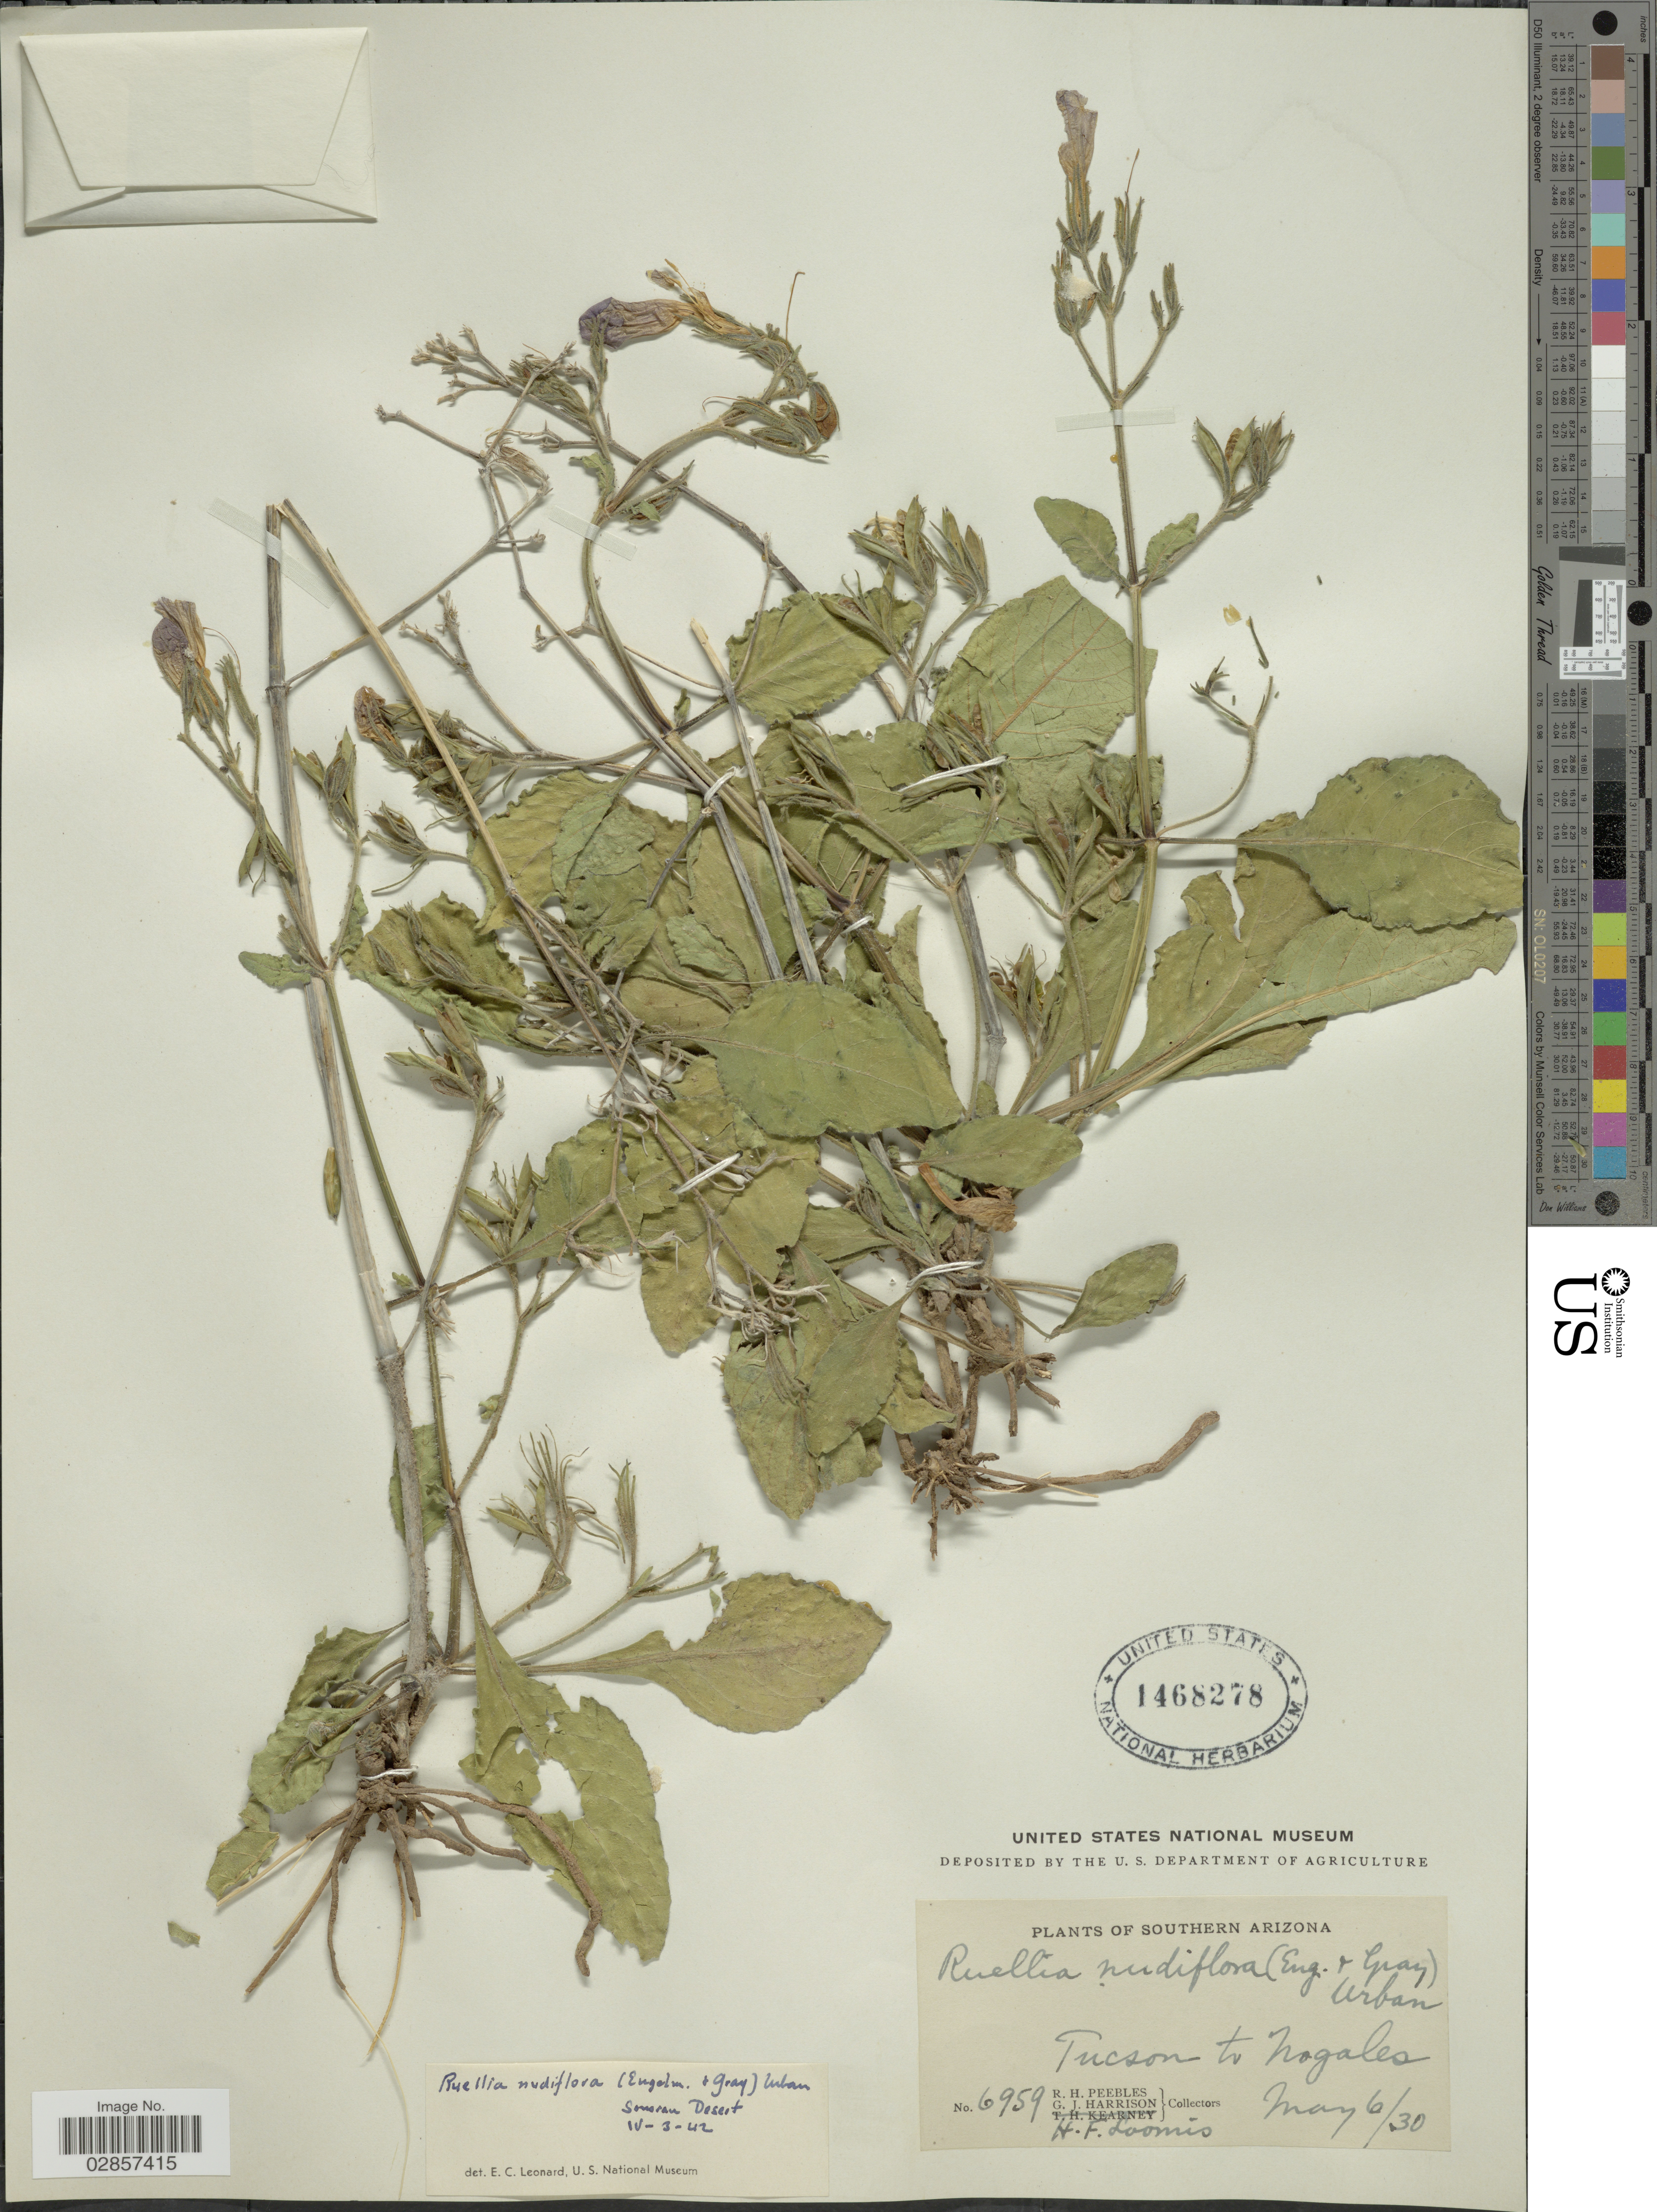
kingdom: Plantae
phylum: Tracheophyta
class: Magnoliopsida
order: Lamiales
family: Acanthaceae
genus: Ruellia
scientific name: Ruellia nudiflora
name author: (Engelm. & A. Gray) Urb.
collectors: R. H. Peebles, G. J. Harrison & H. F. Loomis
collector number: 6959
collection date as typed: Transcribed d/m/y: 6/5/30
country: United States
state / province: Arizona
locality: Southern Arizona, Tucson to Nogales.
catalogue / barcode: US 1468278